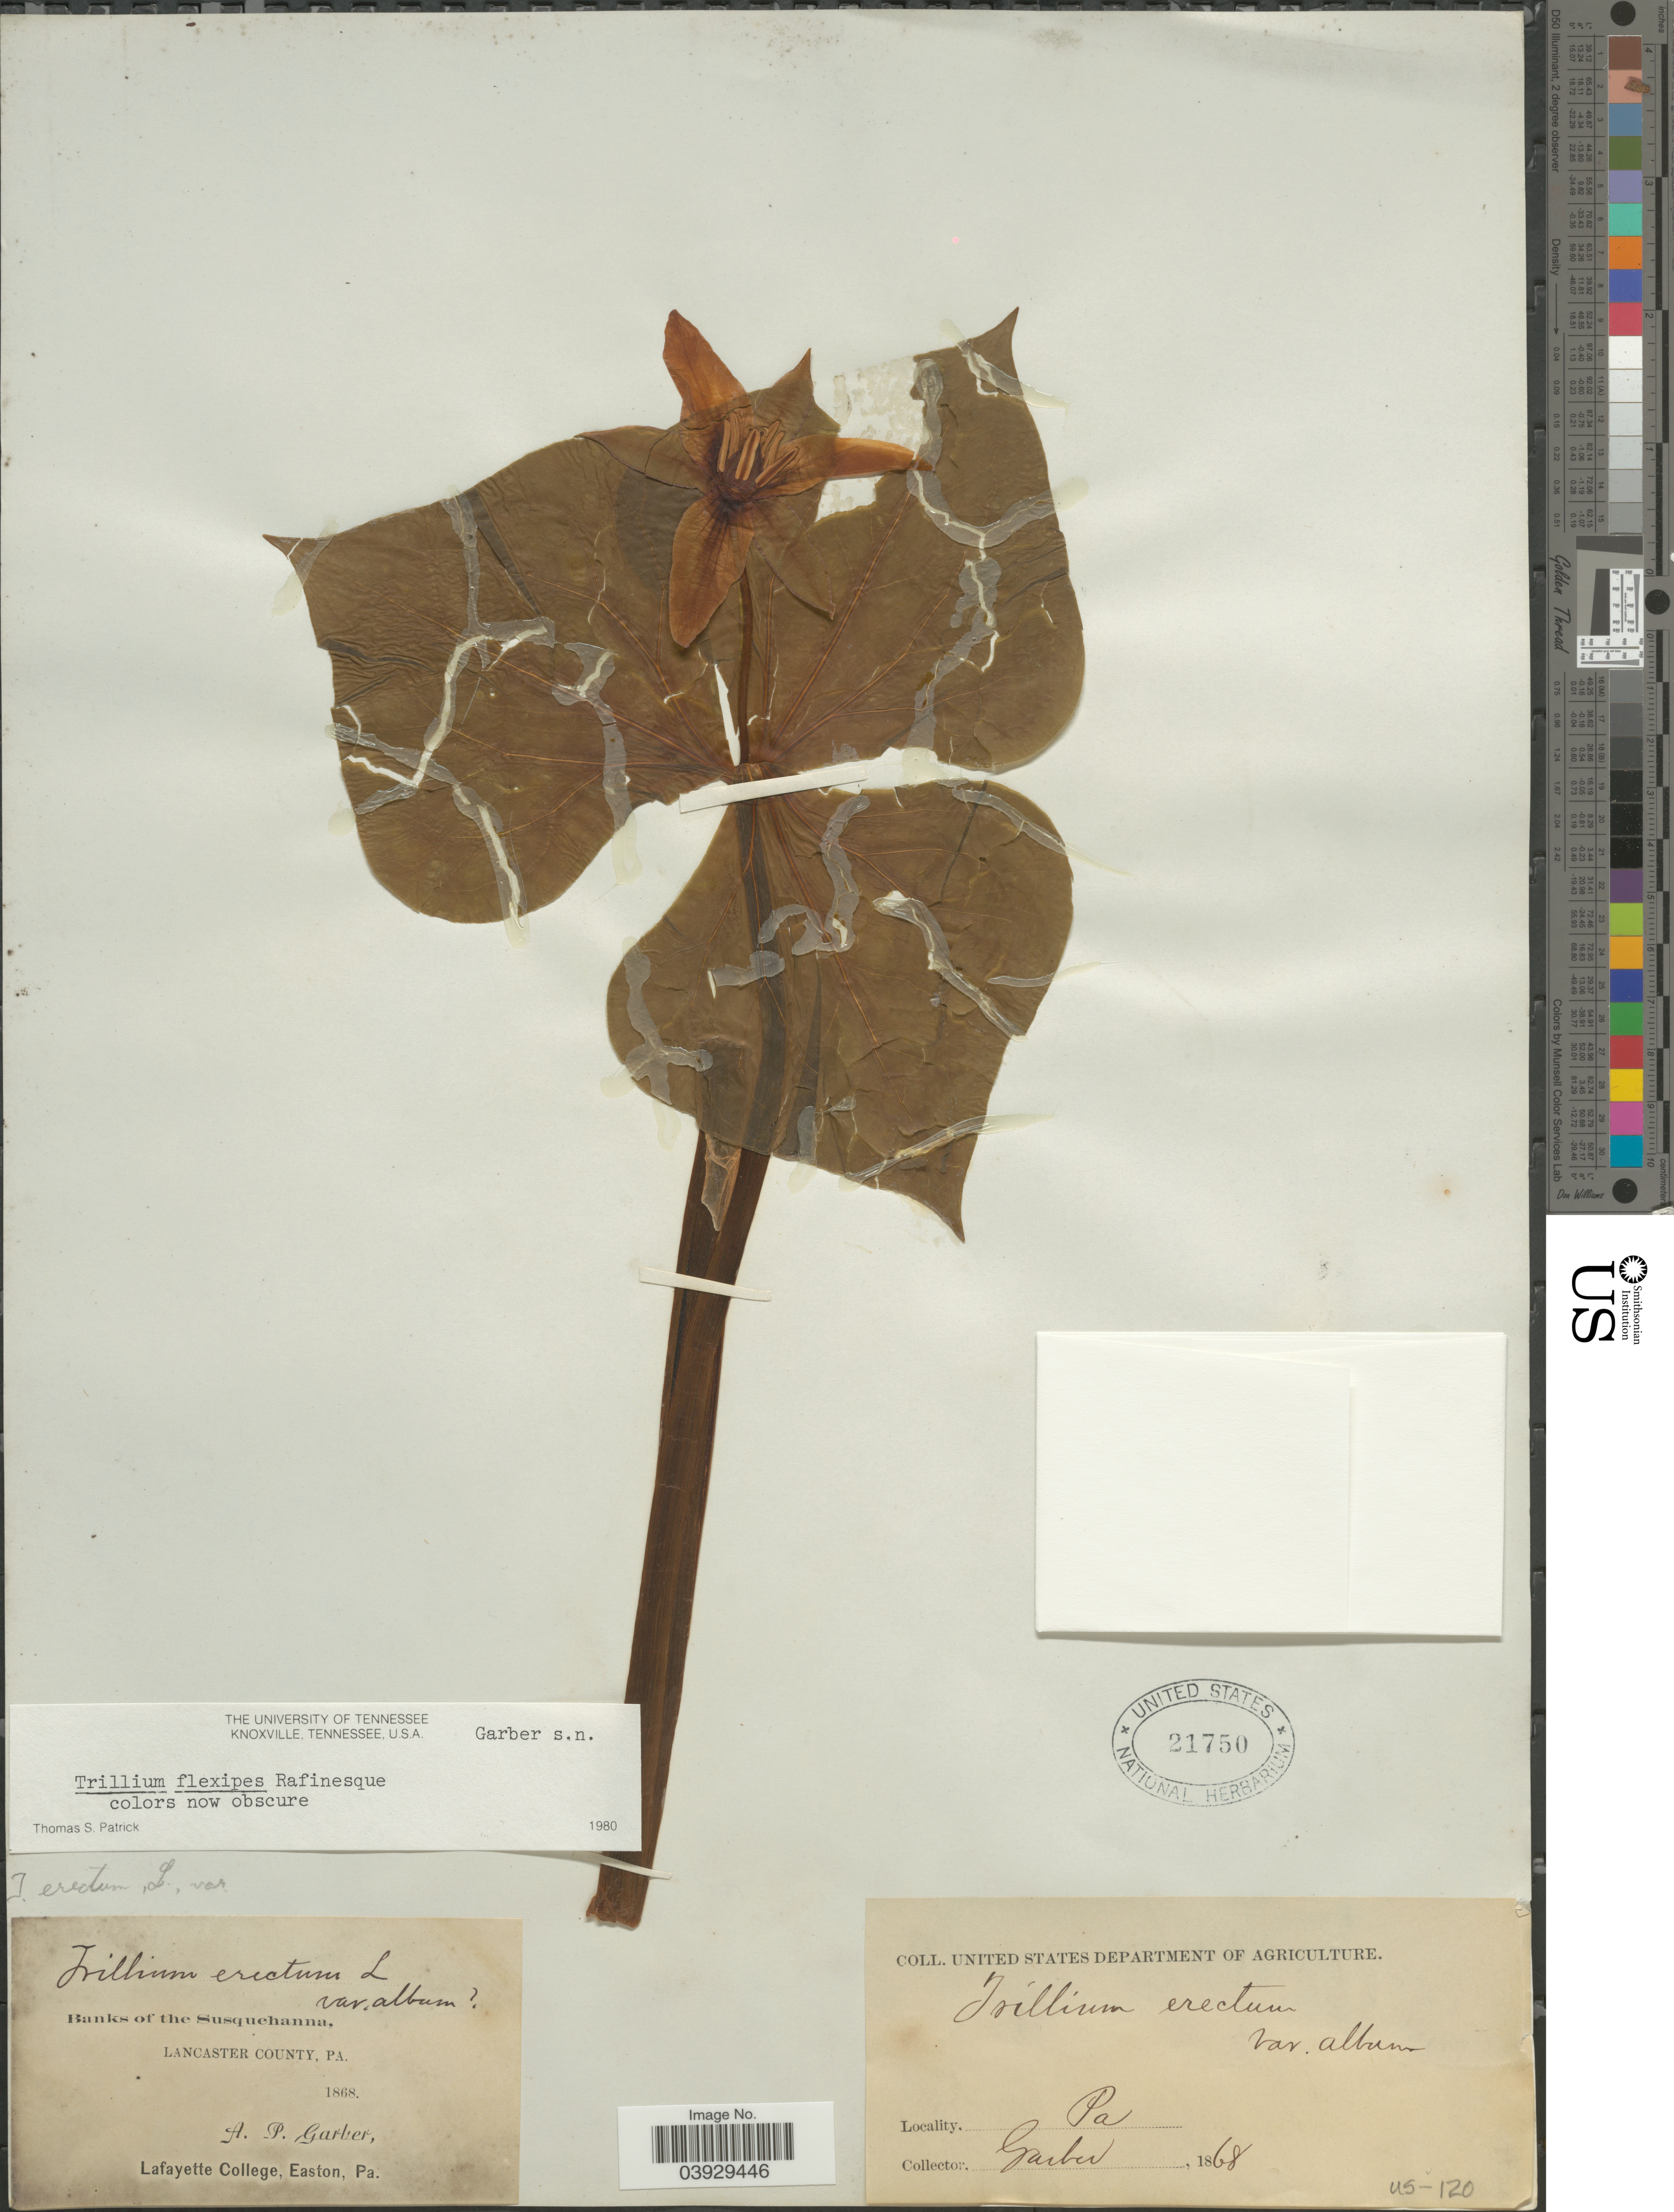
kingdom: Plantae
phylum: Tracheophyta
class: Liliopsida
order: Liliales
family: Melanthiaceae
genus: Trillium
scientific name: Trillium flexipes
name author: Raf.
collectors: A. P. Garber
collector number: US-120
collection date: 1868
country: United States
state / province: Pennsylvania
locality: Banks of Susquehanna. Lancaster County.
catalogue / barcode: US 21750